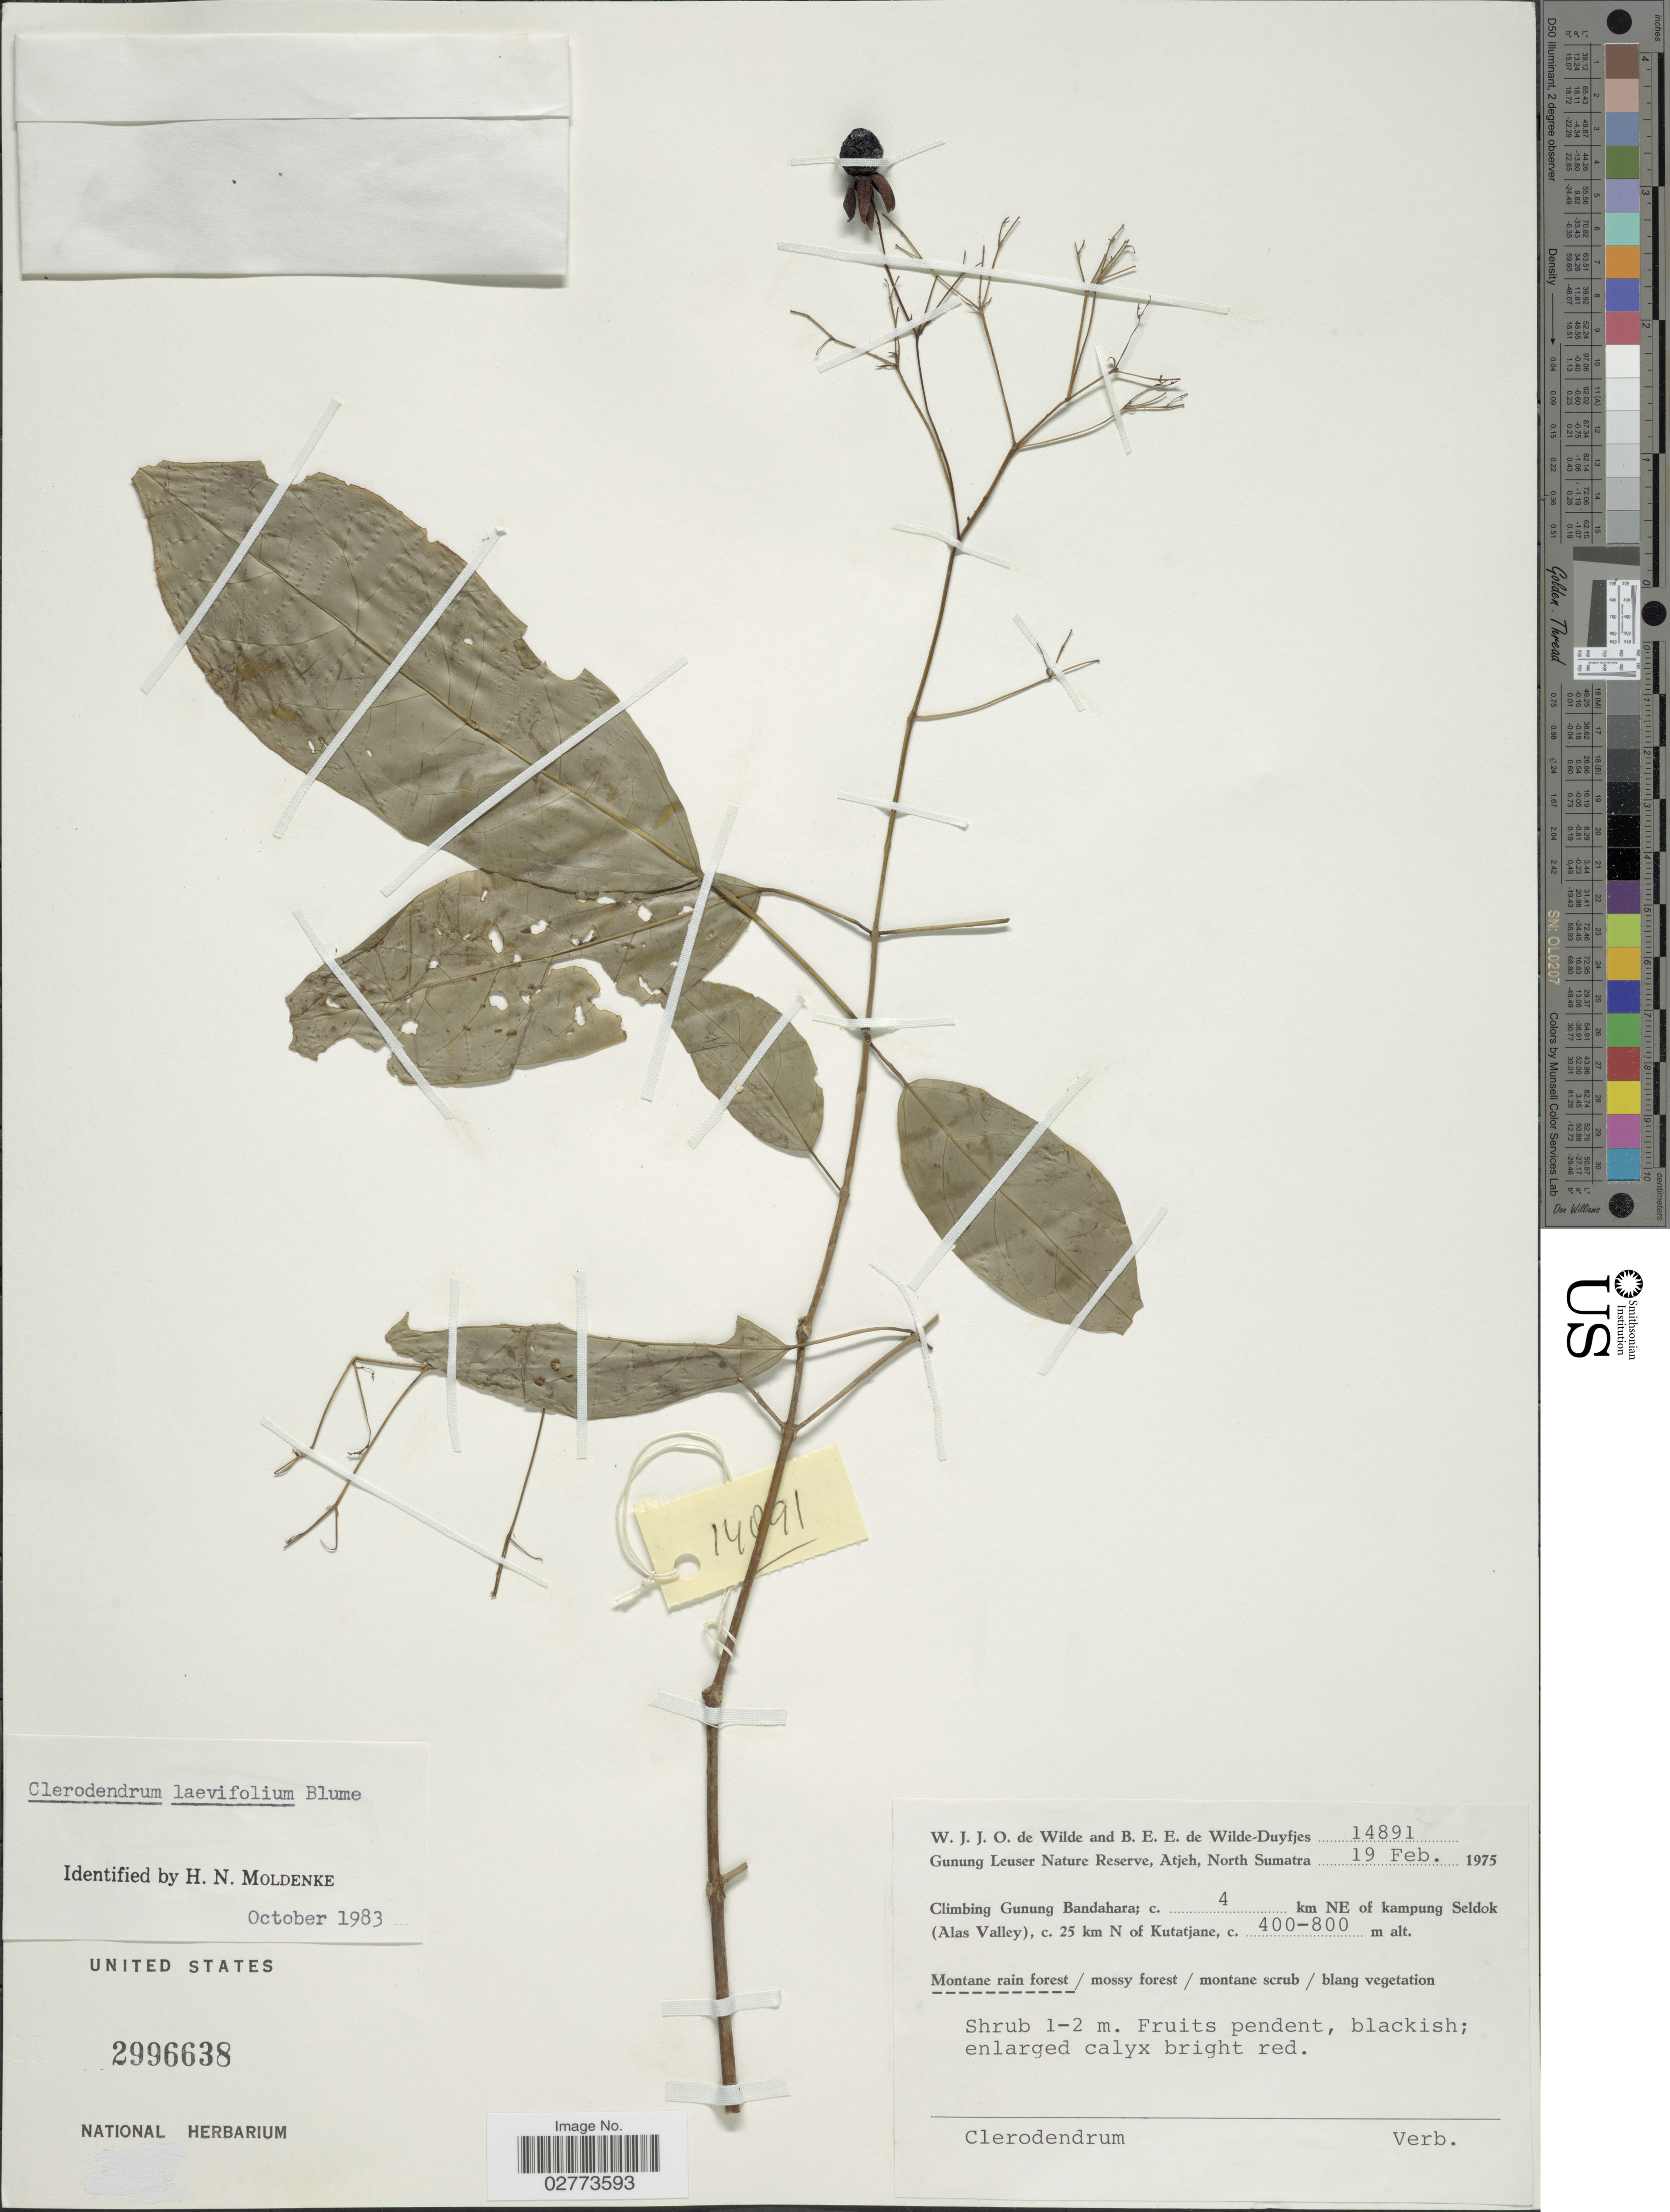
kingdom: Plantae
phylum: Tracheophyta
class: Magnoliopsida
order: Lamiales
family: Lamiaceae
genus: Clerodendrum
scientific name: Clerodendrum laevifolium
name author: Blume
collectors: W. J. de Wilde & B. E. de Wilde-Duyfjes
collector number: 14891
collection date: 1975-02-19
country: Indonesia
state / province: Sumatra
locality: Gunung Leuser Nature Reserve, Atjeh, North Sumatra. Climbing Gunung Bandahara; c. 4 km NE of kampung Seldok (Alas Valley), c. 25 km of Kutatjane.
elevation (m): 400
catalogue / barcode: US 2996638